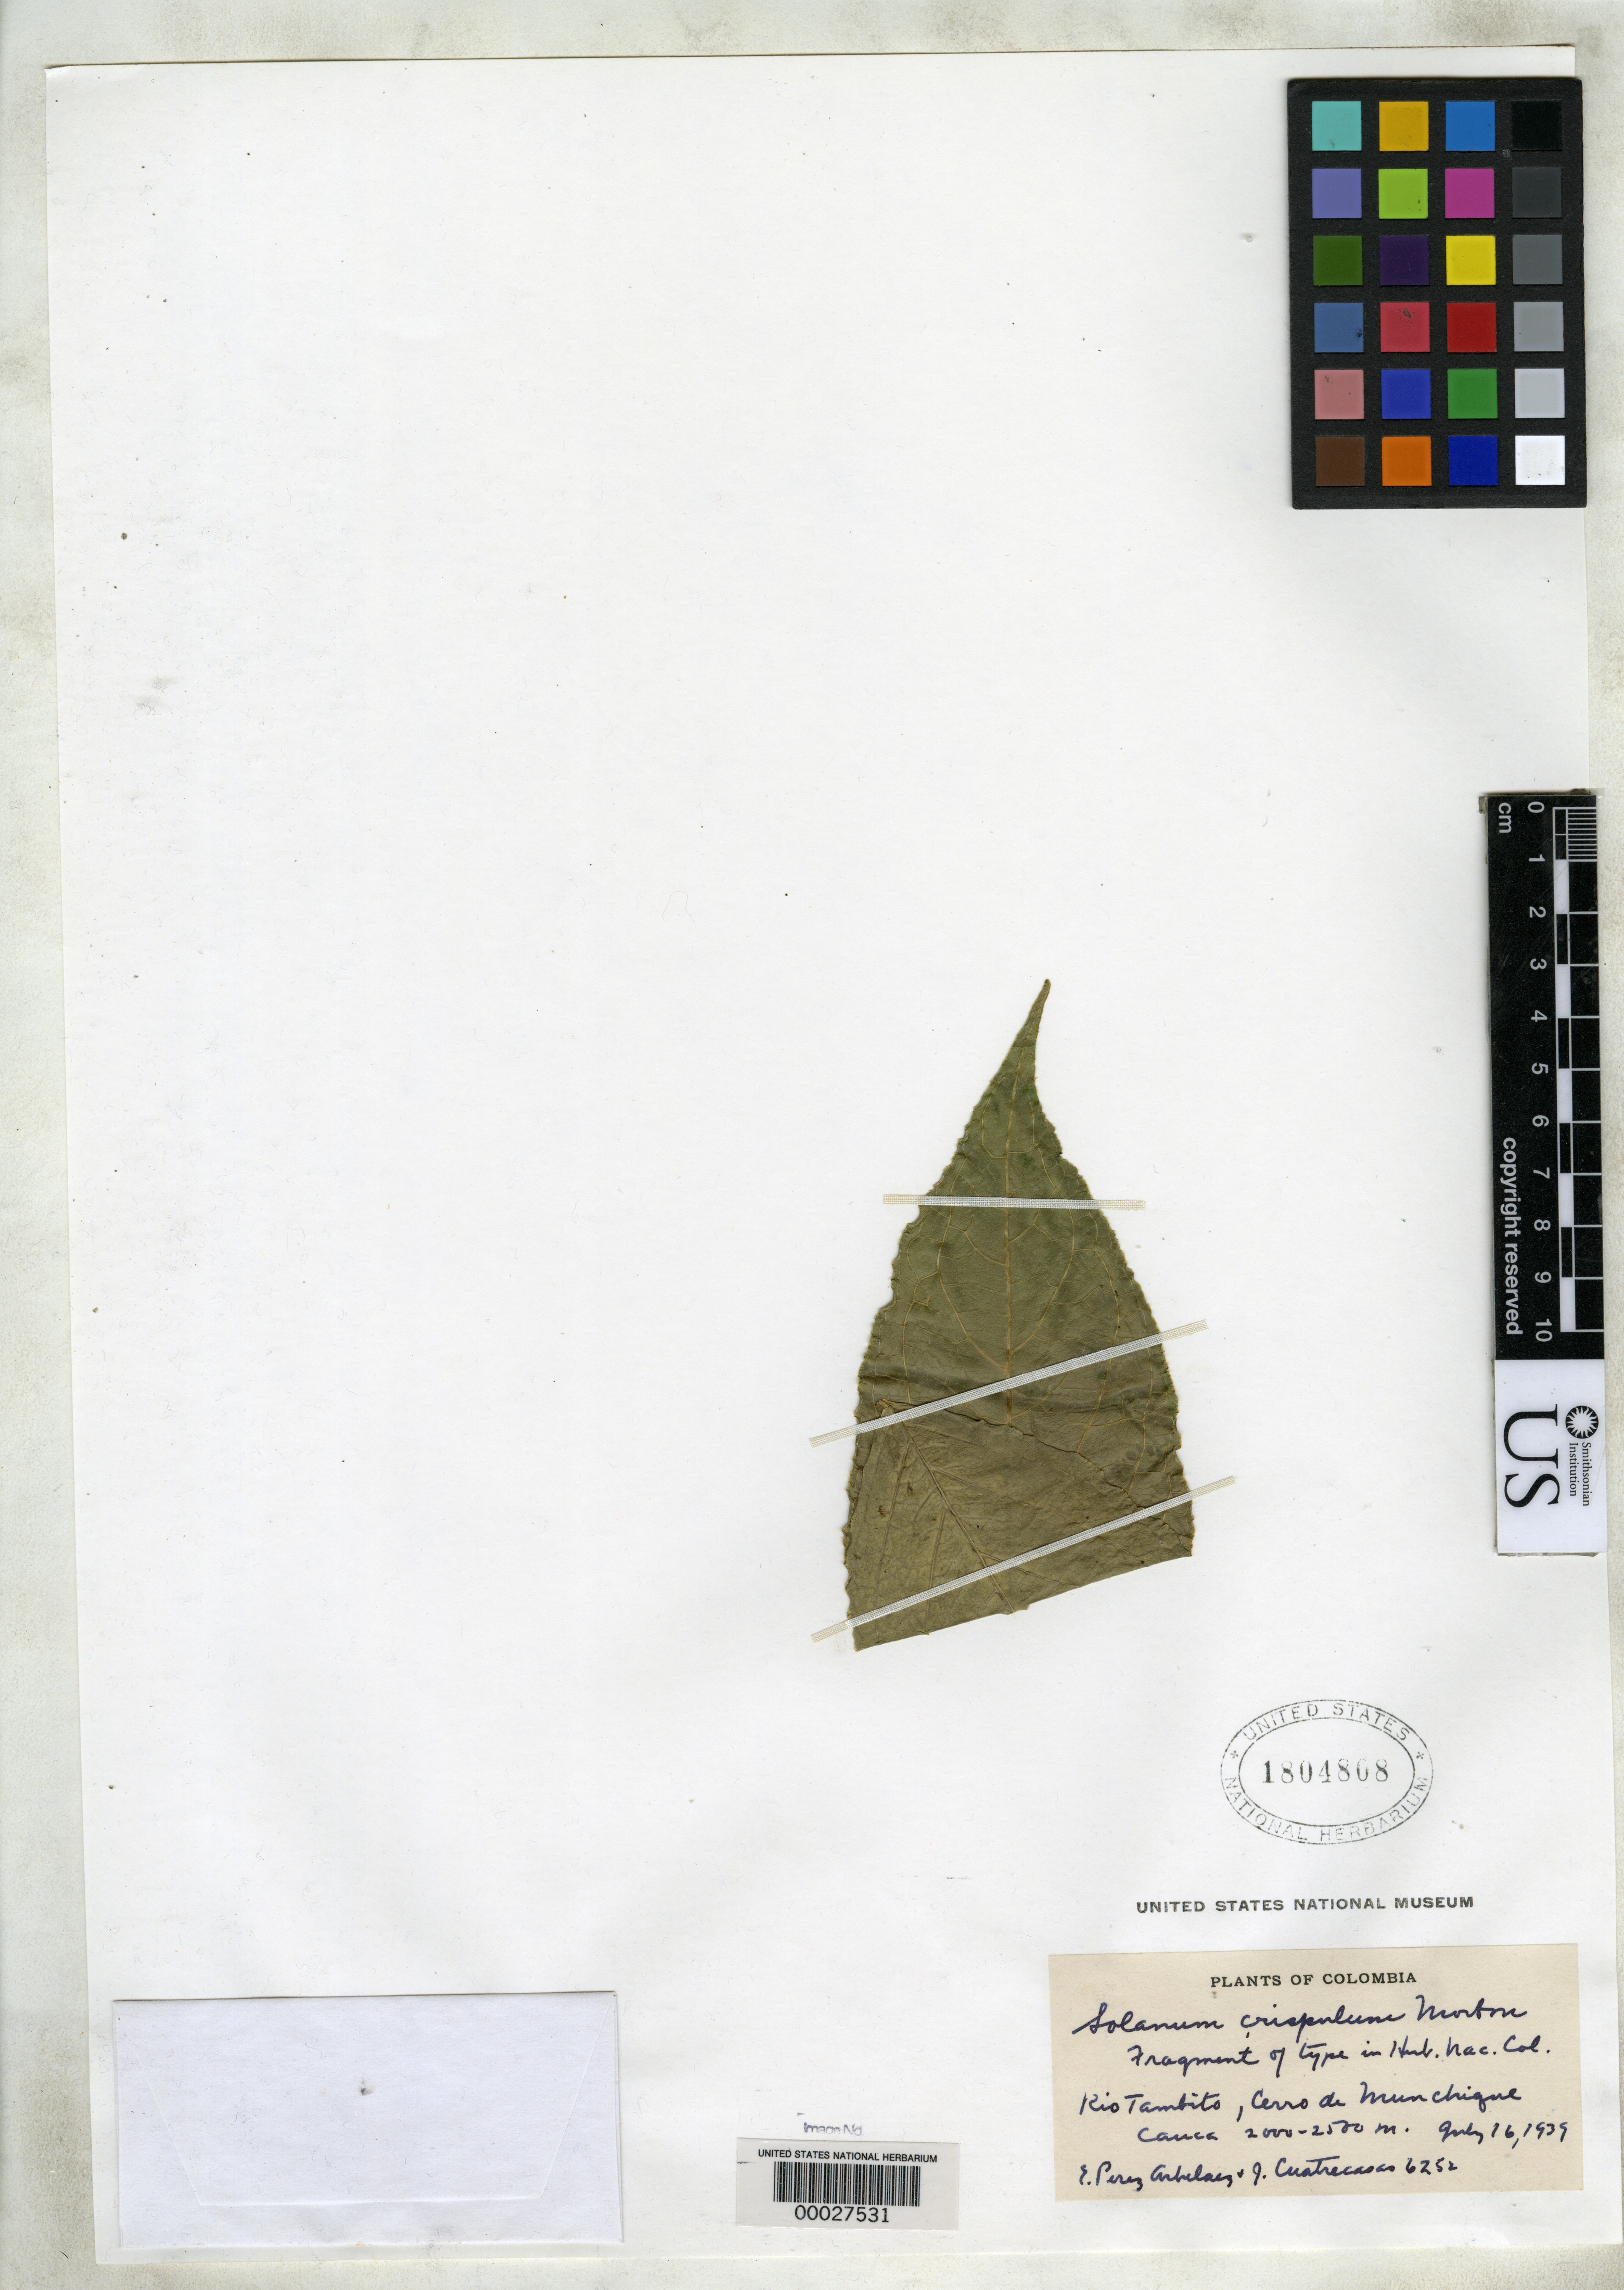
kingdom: Plantae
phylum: Tracheophyta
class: Magnoliopsida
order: Solanales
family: Solanaceae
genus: Solanum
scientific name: Solanum crispulum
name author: C.V. Morton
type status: Type Fragment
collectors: E. Pérez Arbeláez & J. Cuatrecasas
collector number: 6252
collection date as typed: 16 Jul 1939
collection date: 1939-07-16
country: Colombia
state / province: Cauca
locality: Rio Tambito, Cerro de Munchique, Cordillera Occidental.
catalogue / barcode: US 1804808